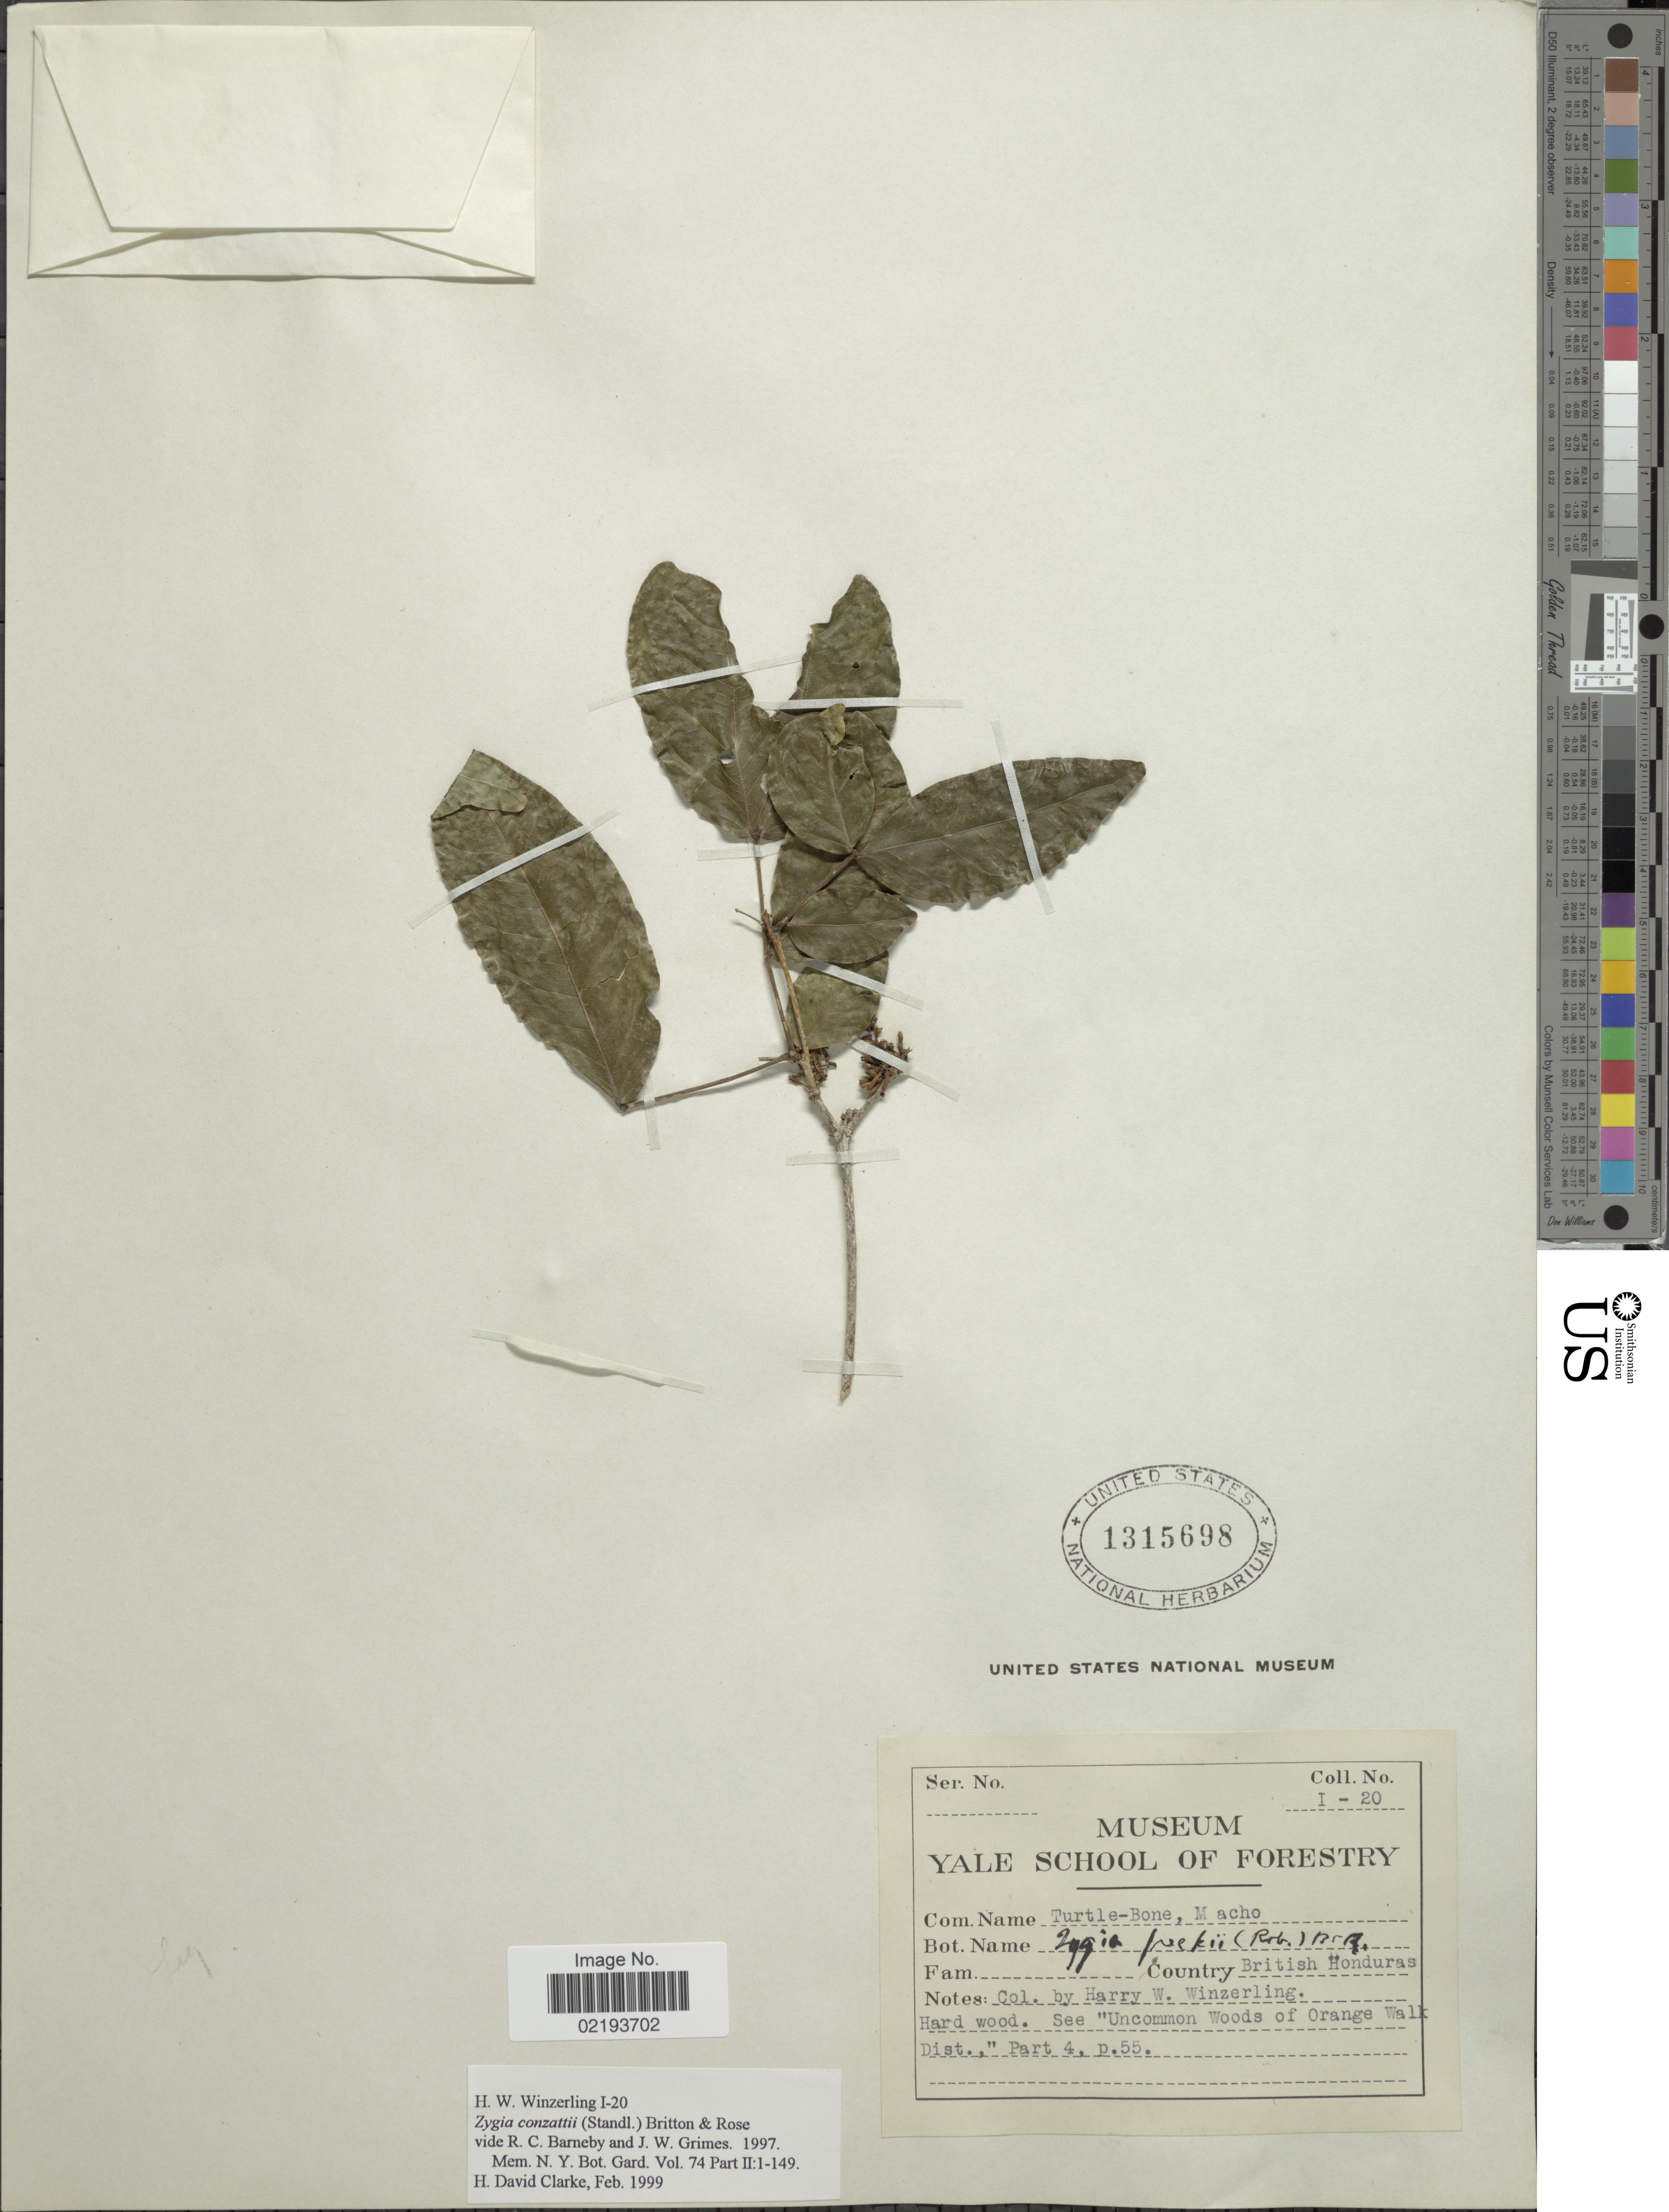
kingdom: Plantae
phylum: Tracheophyta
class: Magnoliopsida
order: Fabales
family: Fabaceae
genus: Zygia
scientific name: Zygia conzattii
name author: (Standl.) Britton & Rose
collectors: H. Winzerling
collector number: I - 20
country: Belize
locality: British Honduras, Hard wood. See 'Uncommon Woods of Orange Walk Dist., ' Part 4, p.55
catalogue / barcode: US 1315698